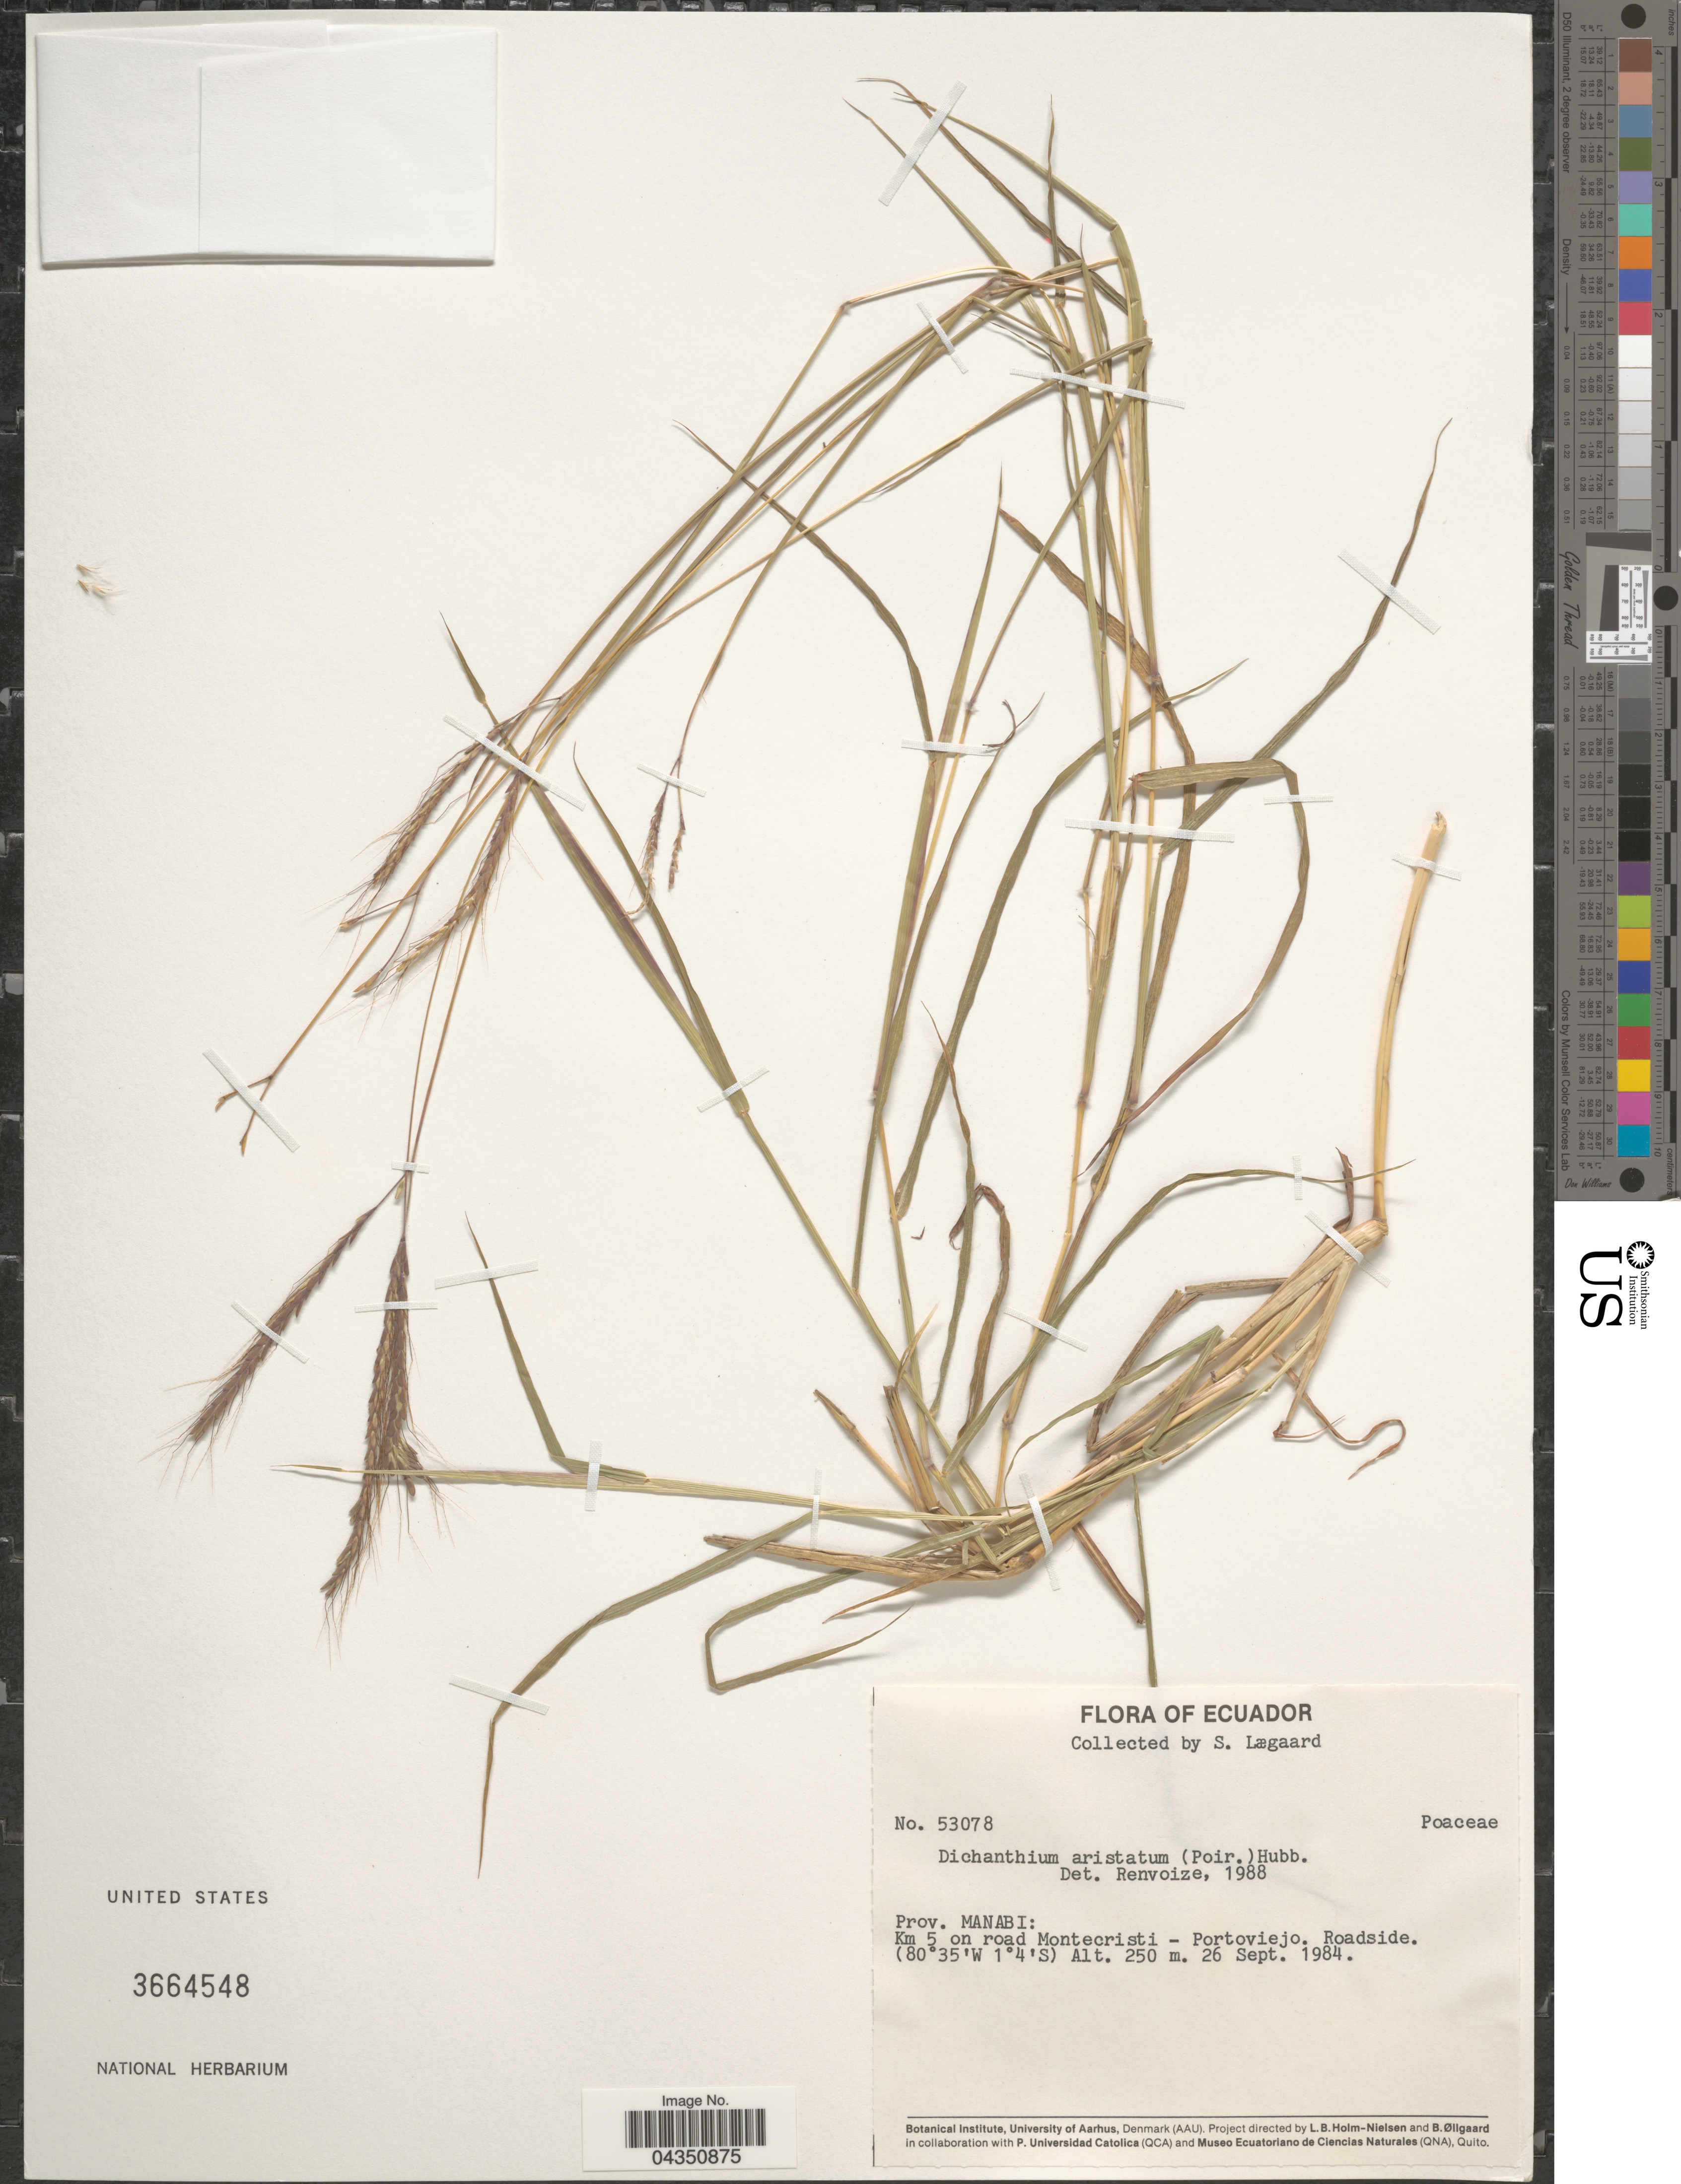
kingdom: Plantae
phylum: Tracheophyta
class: Liliopsida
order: Poales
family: Poaceae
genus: Dichanthium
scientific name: Dichanthium aristatum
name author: (Poir.) C.E. Hubb.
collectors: S. Lægaard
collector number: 53078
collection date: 1984-09-26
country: Ecuador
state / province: Manabí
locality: Roadside midway between Montecristi and Portoviejo.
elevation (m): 250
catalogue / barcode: US 3664548